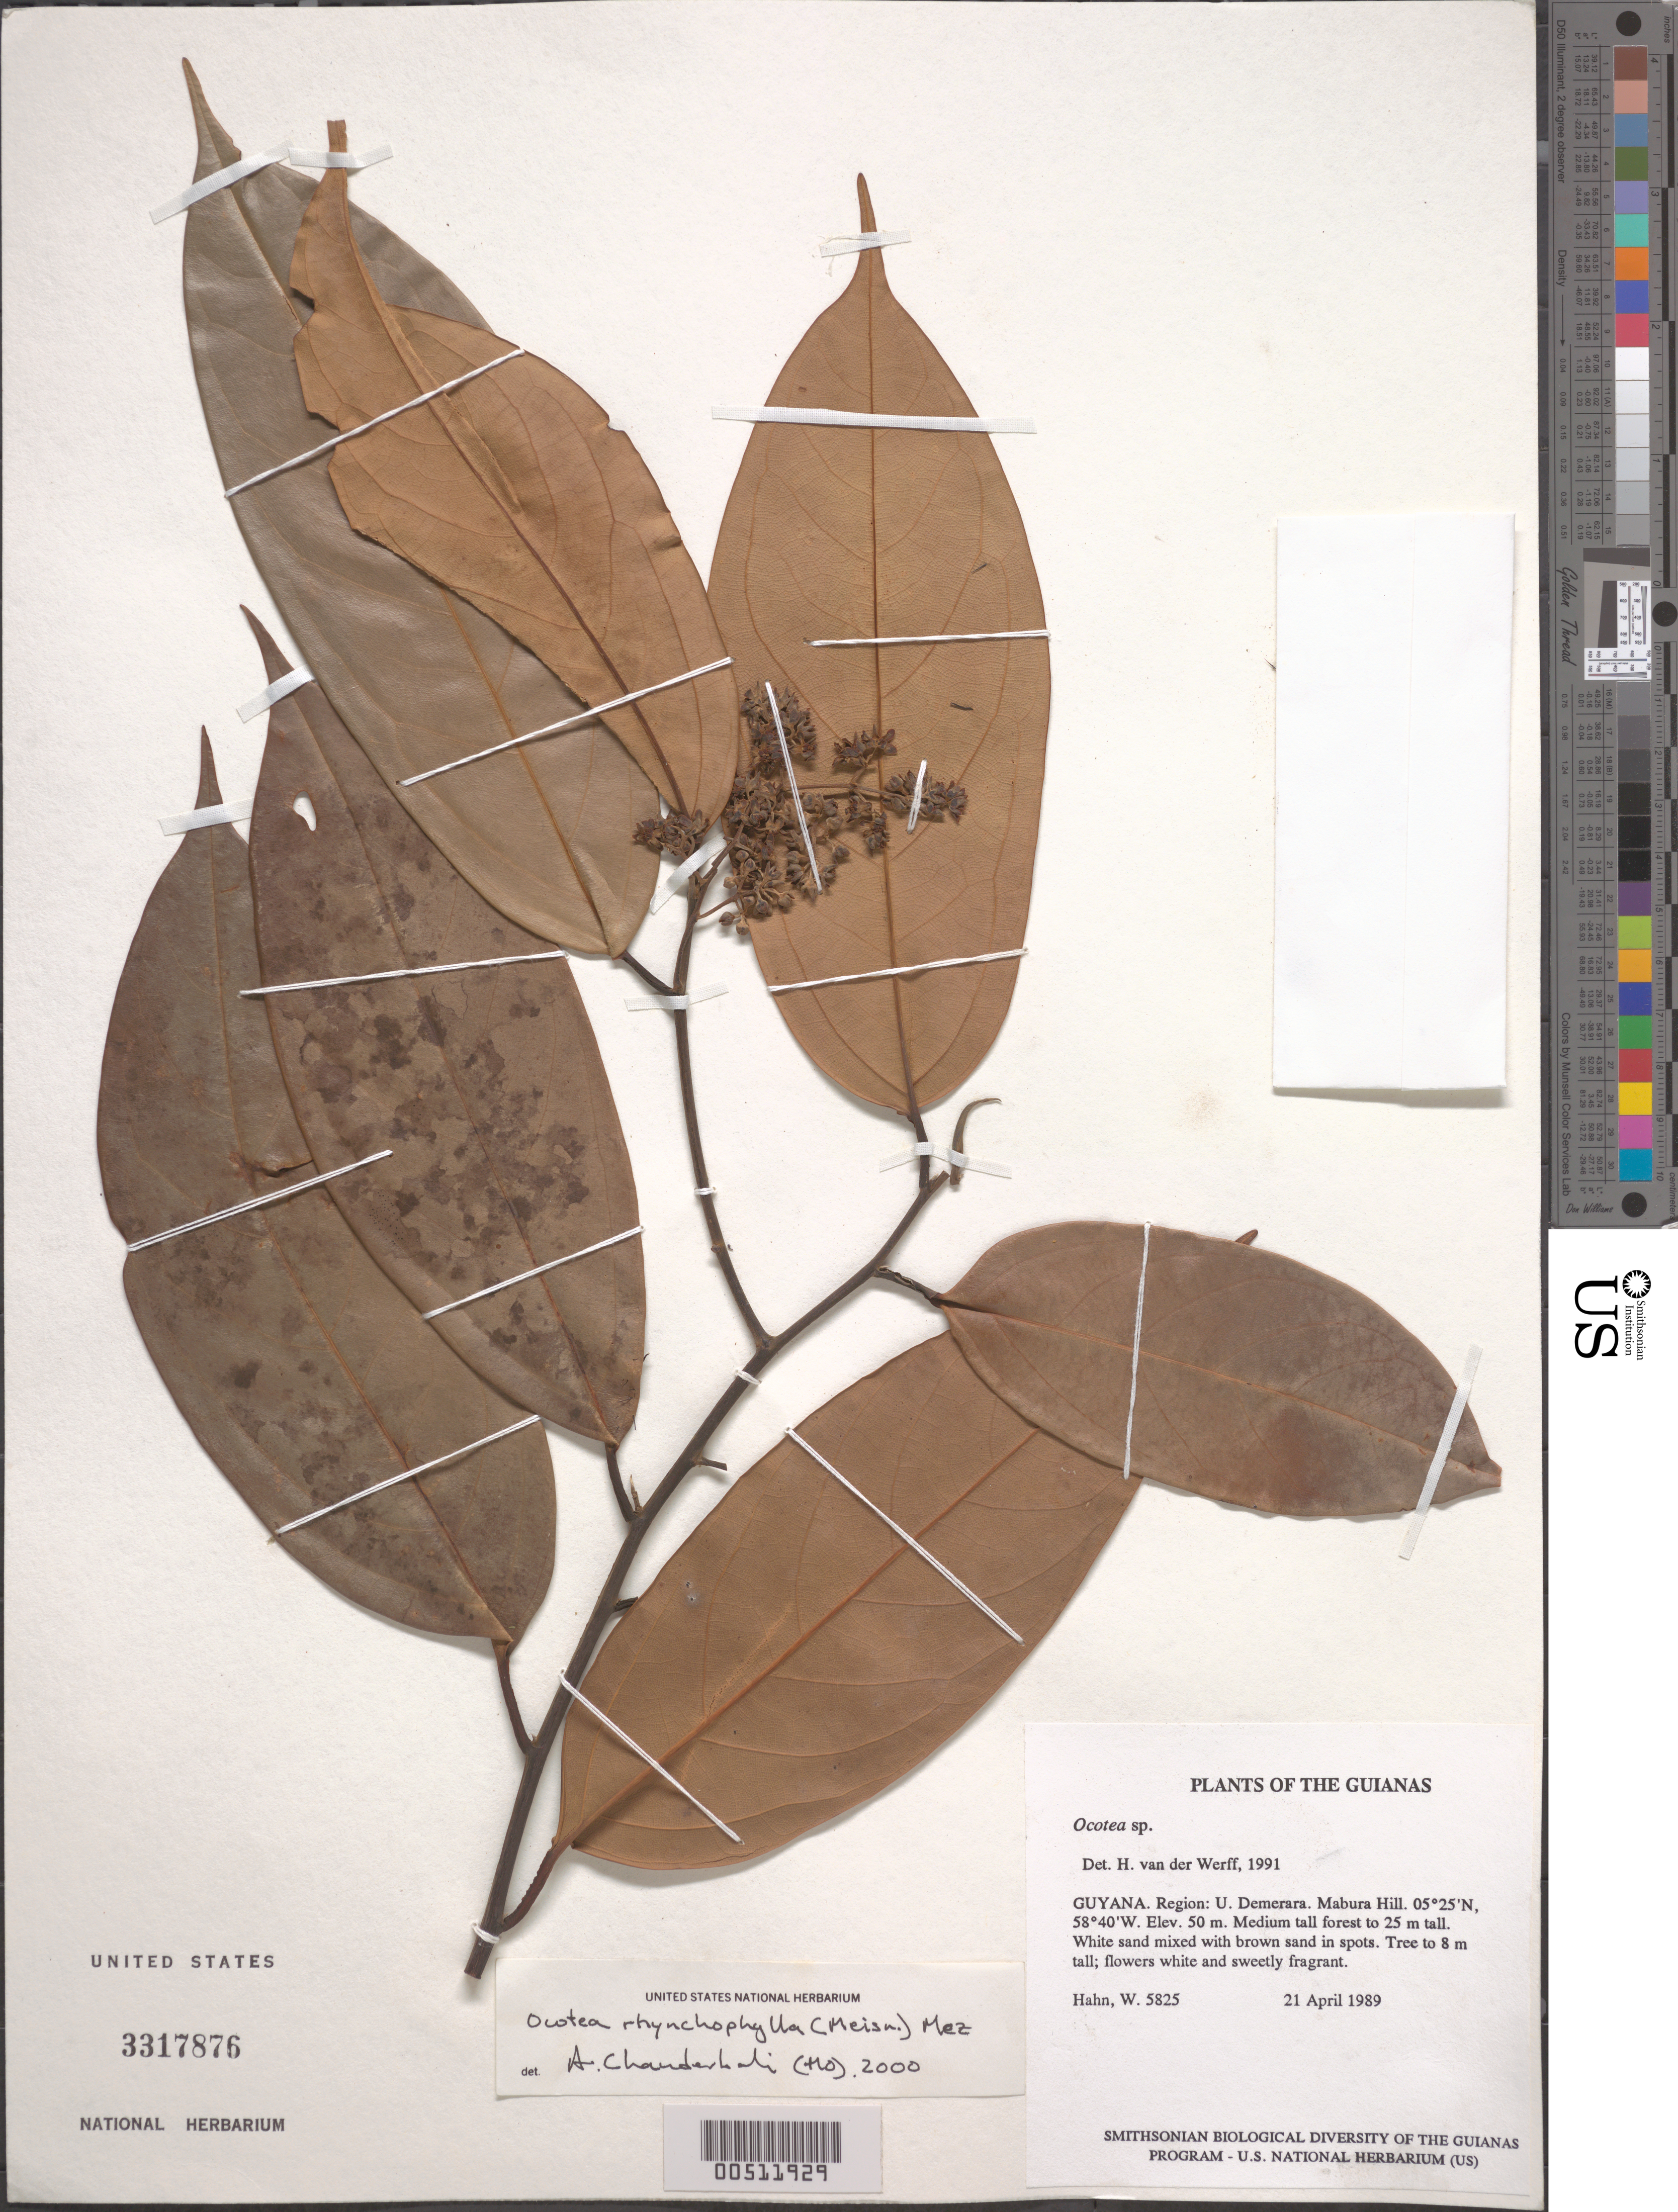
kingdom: Plantae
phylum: Tracheophyta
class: Magnoliopsida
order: Laurales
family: Lauraceae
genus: Ocotea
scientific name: Ocotea rhynchophylla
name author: (Hieron.) Mez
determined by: Chanderbali, Andre Shashi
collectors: W. Hahn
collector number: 5825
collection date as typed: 21 April 1989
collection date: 1989-04-21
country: Guyana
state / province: U. Demerara-Berbice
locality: Mabura Hill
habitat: Medium tall forest to 25 m tall. White sand mixed with brown sand in spots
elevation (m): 50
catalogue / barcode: US 3317876